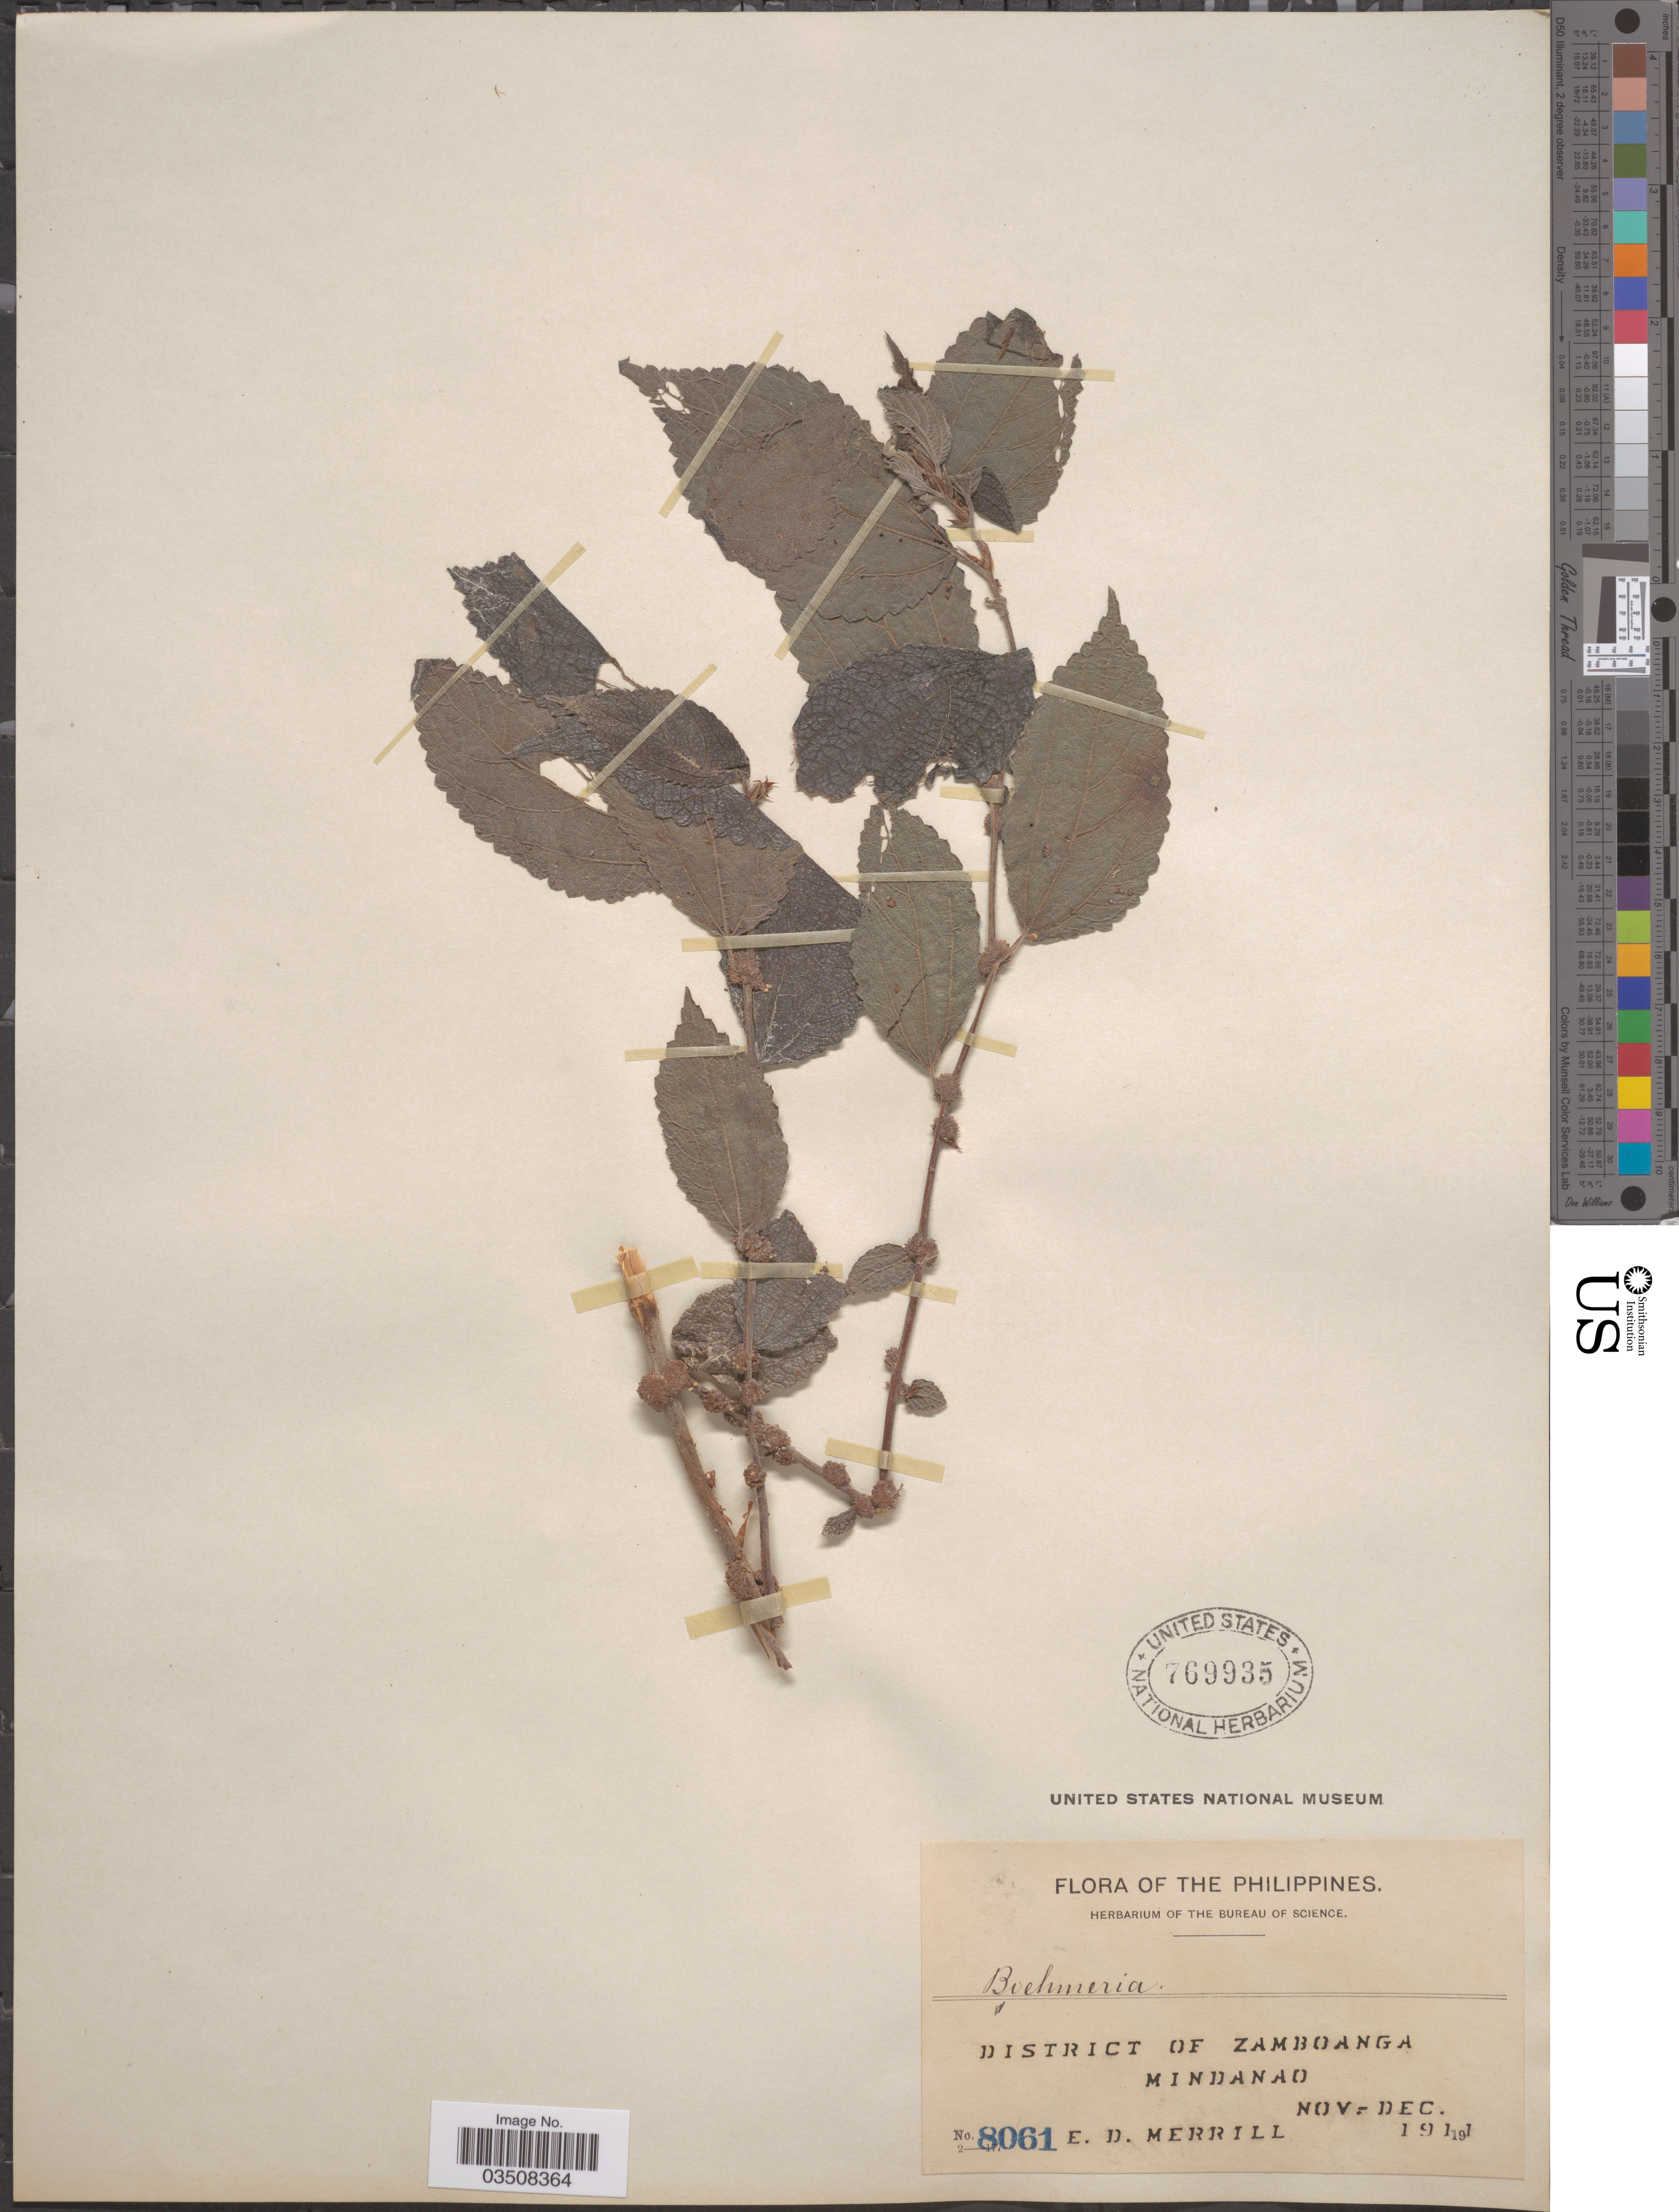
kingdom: Plantae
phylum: Tracheophyta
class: Magnoliopsida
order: Rosales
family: Urticaceae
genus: Boehmeria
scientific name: Boehmeria sp.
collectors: E. D. Merrill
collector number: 8061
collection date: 1911-11/1911-12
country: Philippines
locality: District of Zamboanga, Mindanao.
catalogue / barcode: US 769935